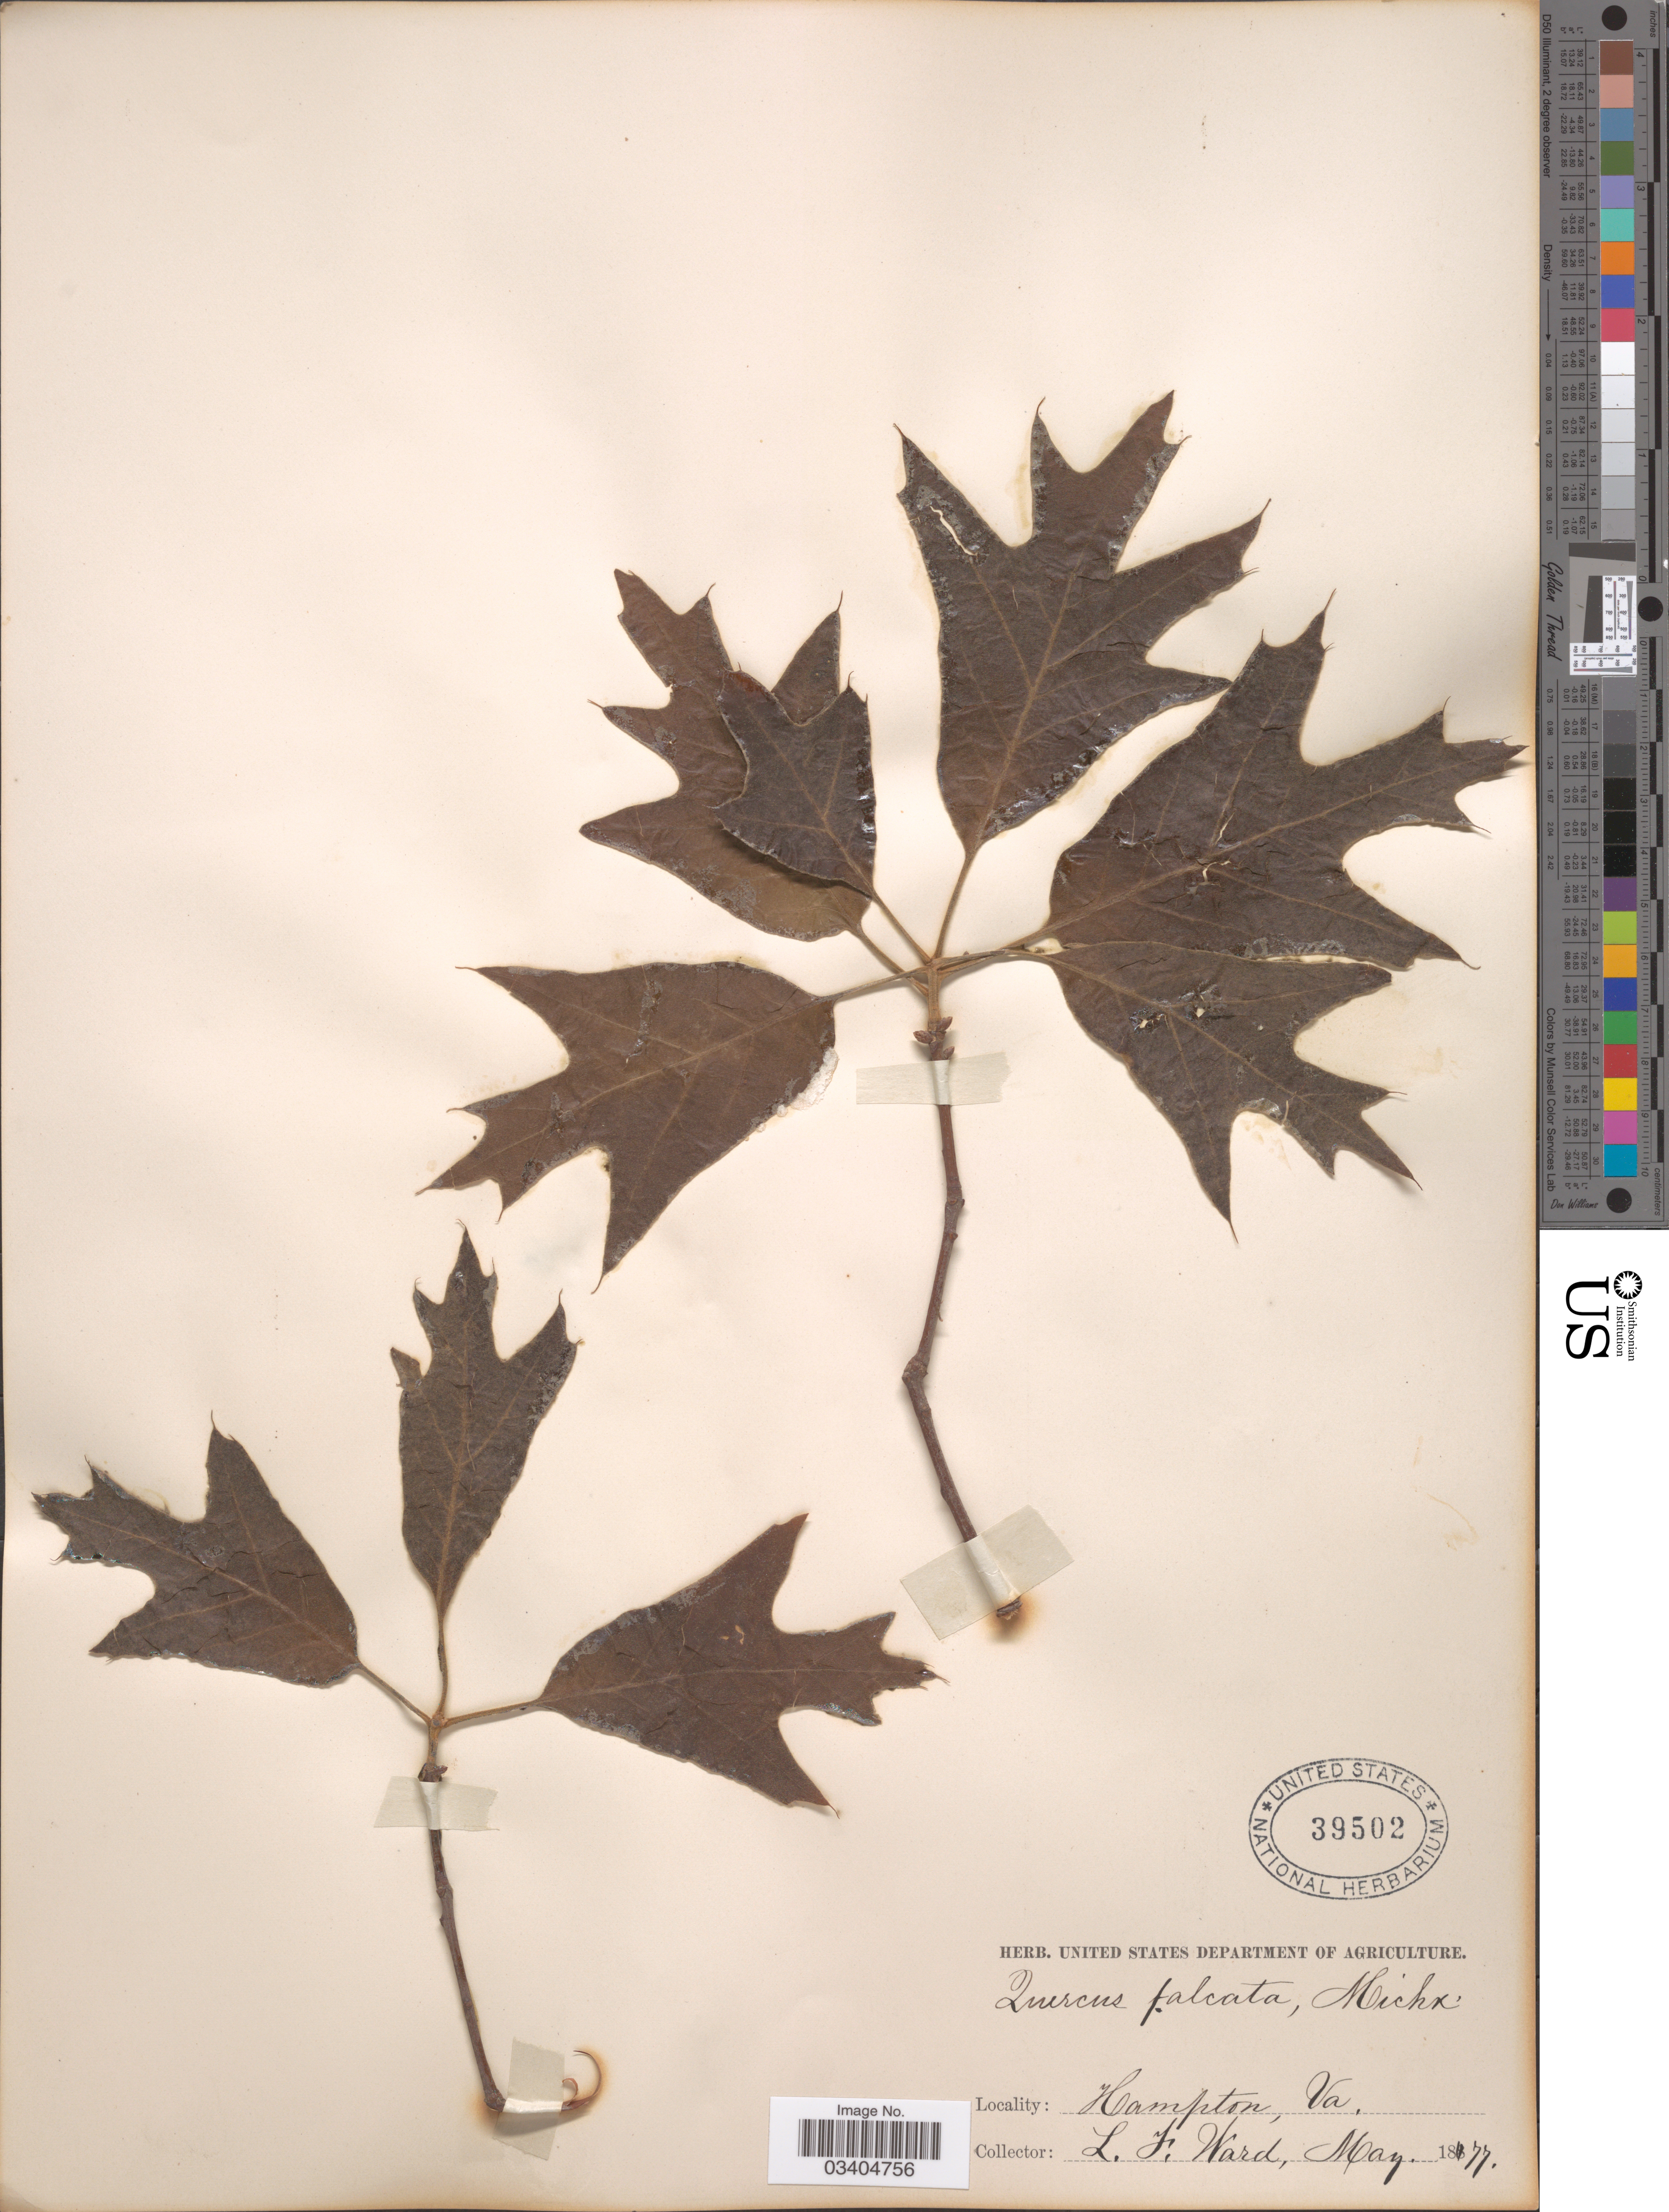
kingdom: Plantae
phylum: Tracheophyta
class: Magnoliopsida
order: Fagales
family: Fagaceae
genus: Quercus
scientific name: Quercus falcata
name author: Michx.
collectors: L. Ward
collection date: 1877-05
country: United States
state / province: Virginia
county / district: City of Hampton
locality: Hampton.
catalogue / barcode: US 39502